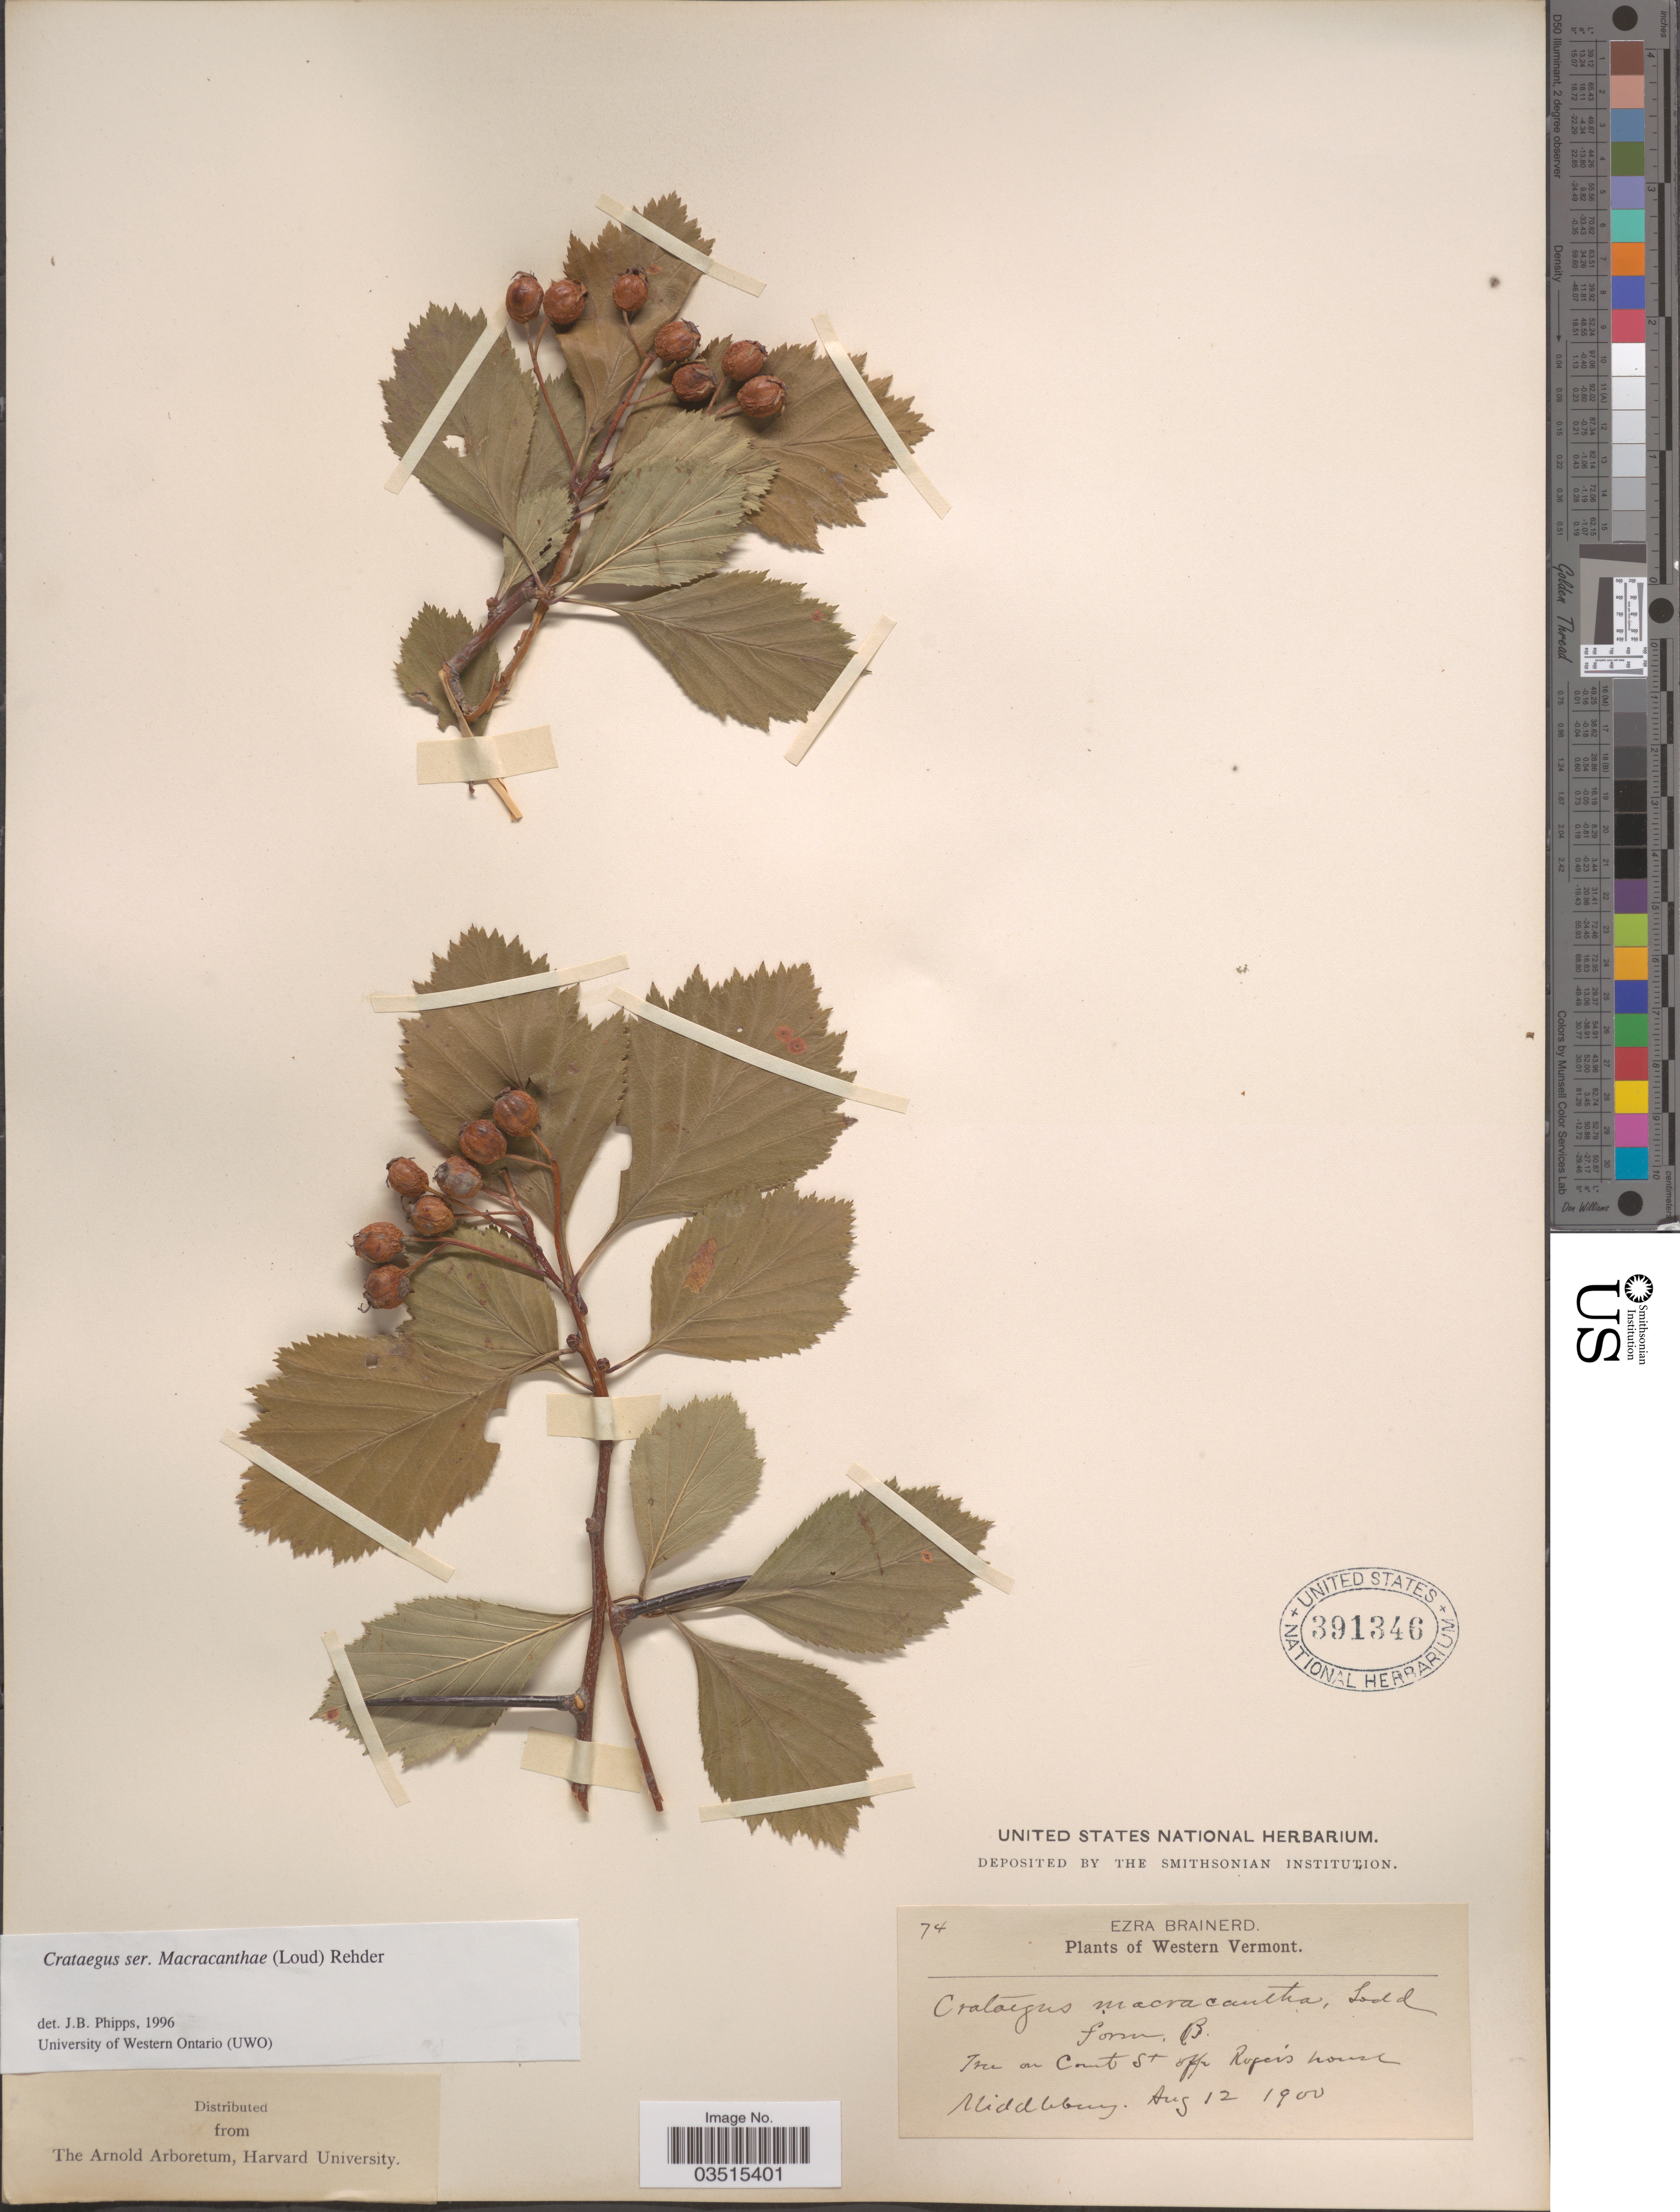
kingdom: Plantae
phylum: Tracheophyta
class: Magnoliopsida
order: Rosales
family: Rosaceae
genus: Crataegus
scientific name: Crataegus macracantha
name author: (Lindl.) Lodd. ex Loudon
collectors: E. Brainerd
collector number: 74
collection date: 1900-08-12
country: United States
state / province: Vermont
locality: Western Vermont. Court St. opp Roger's house. Middlebury.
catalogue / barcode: US 391346